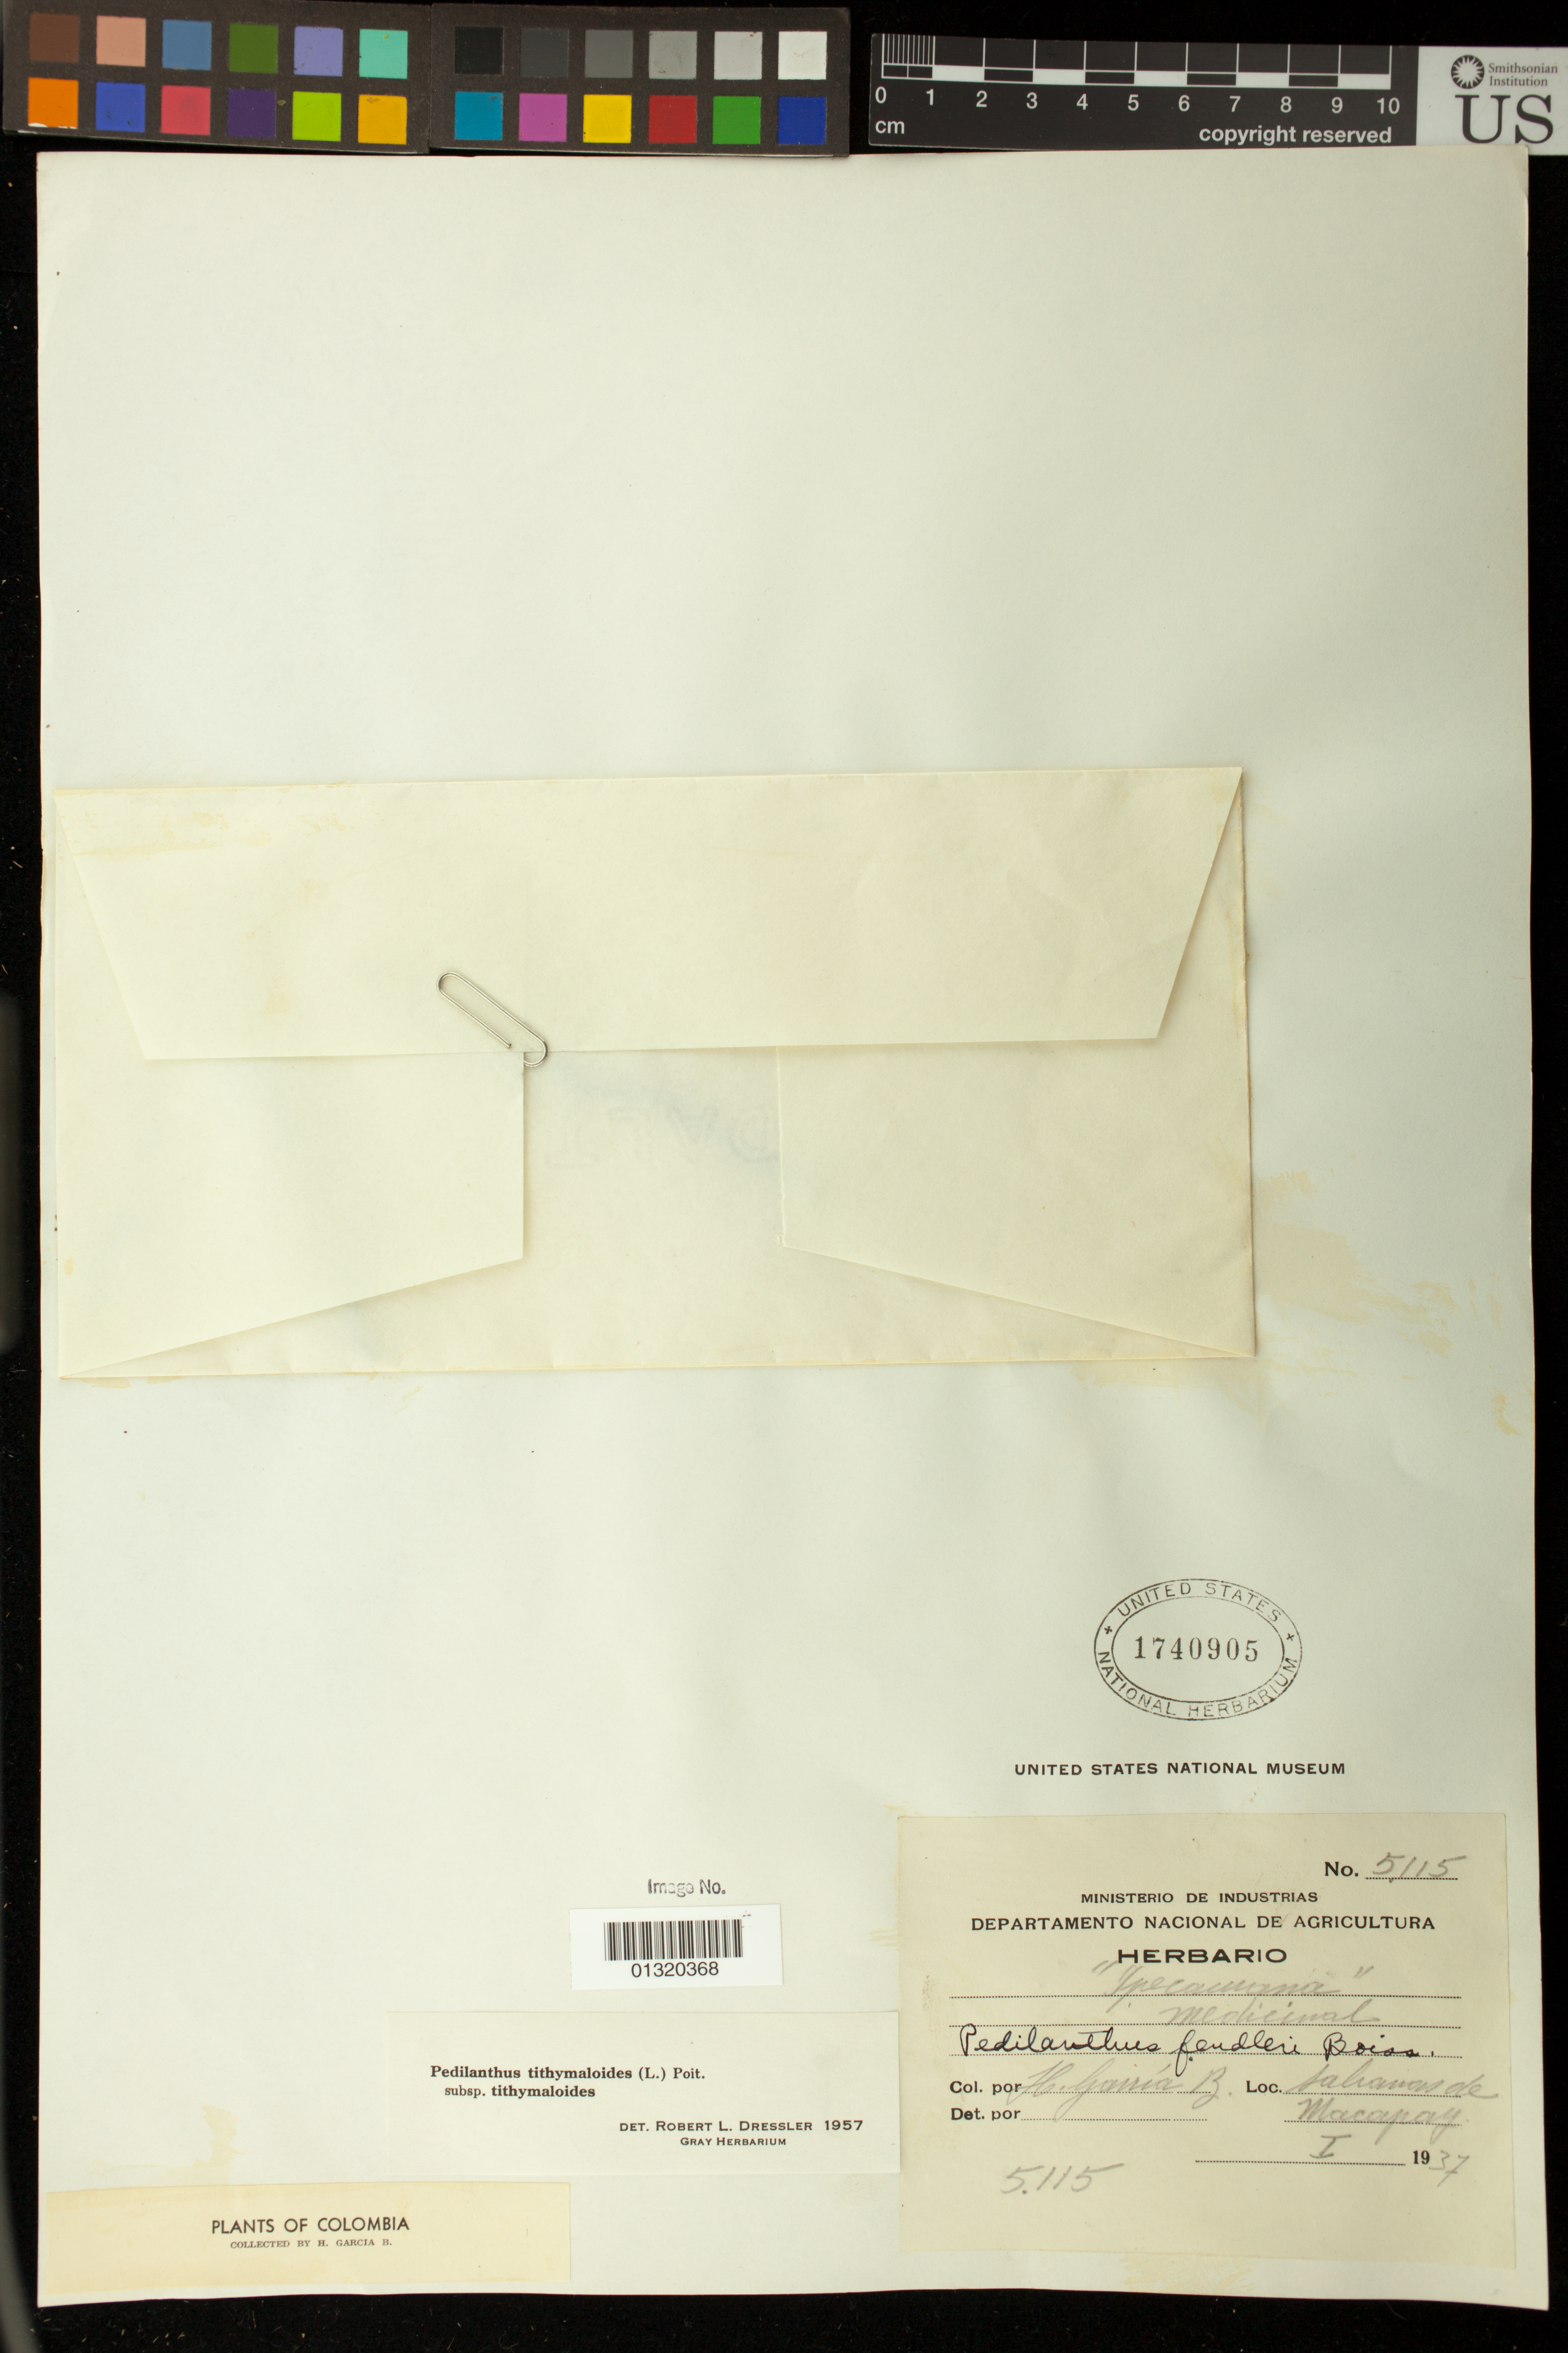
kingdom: Plantae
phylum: Tracheophyta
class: Magnoliopsida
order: Malpighiales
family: Euphorbiaceae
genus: Pedilanthus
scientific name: Pedilanthus tithymaloides subsp. tithymaloides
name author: (L.) Poit.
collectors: H. García Barriga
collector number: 5115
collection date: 1937-01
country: Colombia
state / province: Meta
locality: Sahanon de Macapay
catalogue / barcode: US 1740905